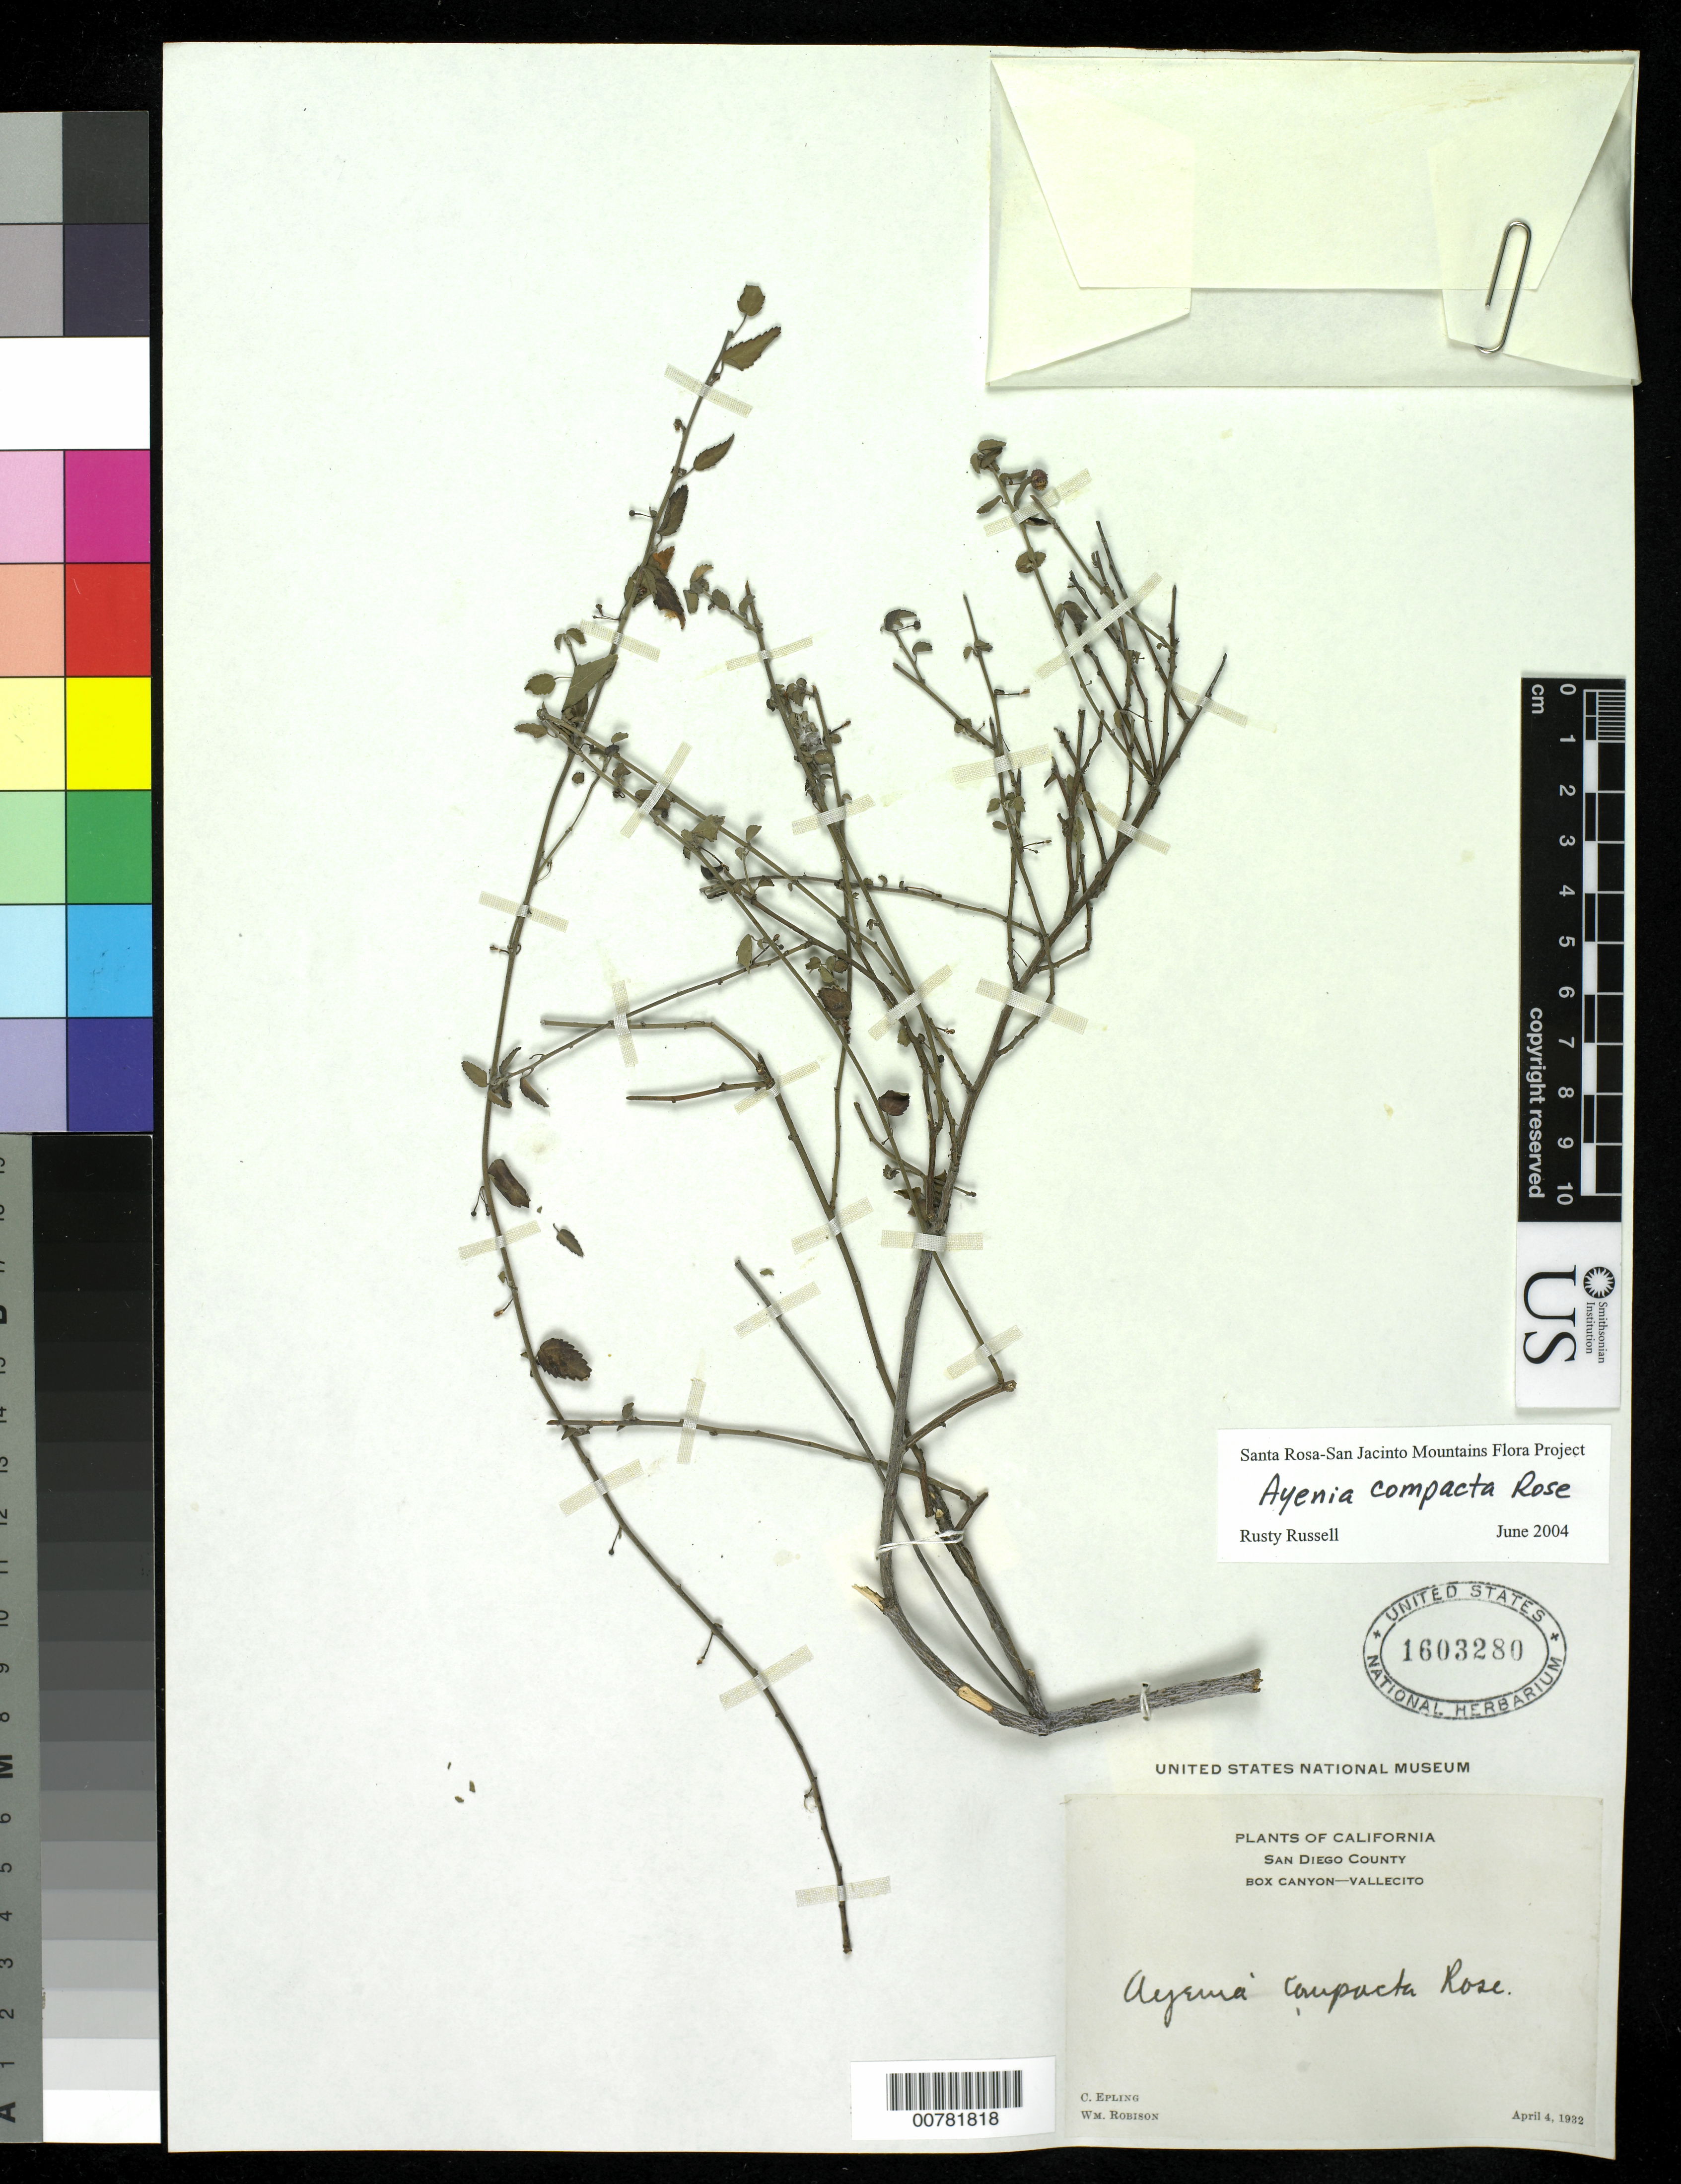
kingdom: Plantae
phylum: Tracheophyta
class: Magnoliopsida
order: Malvales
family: Malvaceae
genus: Ayenia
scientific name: Ayenia compacta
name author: Rose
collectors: C. C. Epling & W. Robison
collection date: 1932-04-04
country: United States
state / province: California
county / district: San Diego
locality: San Diego County. Box Canyon - Vallecito.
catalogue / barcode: US 1603280